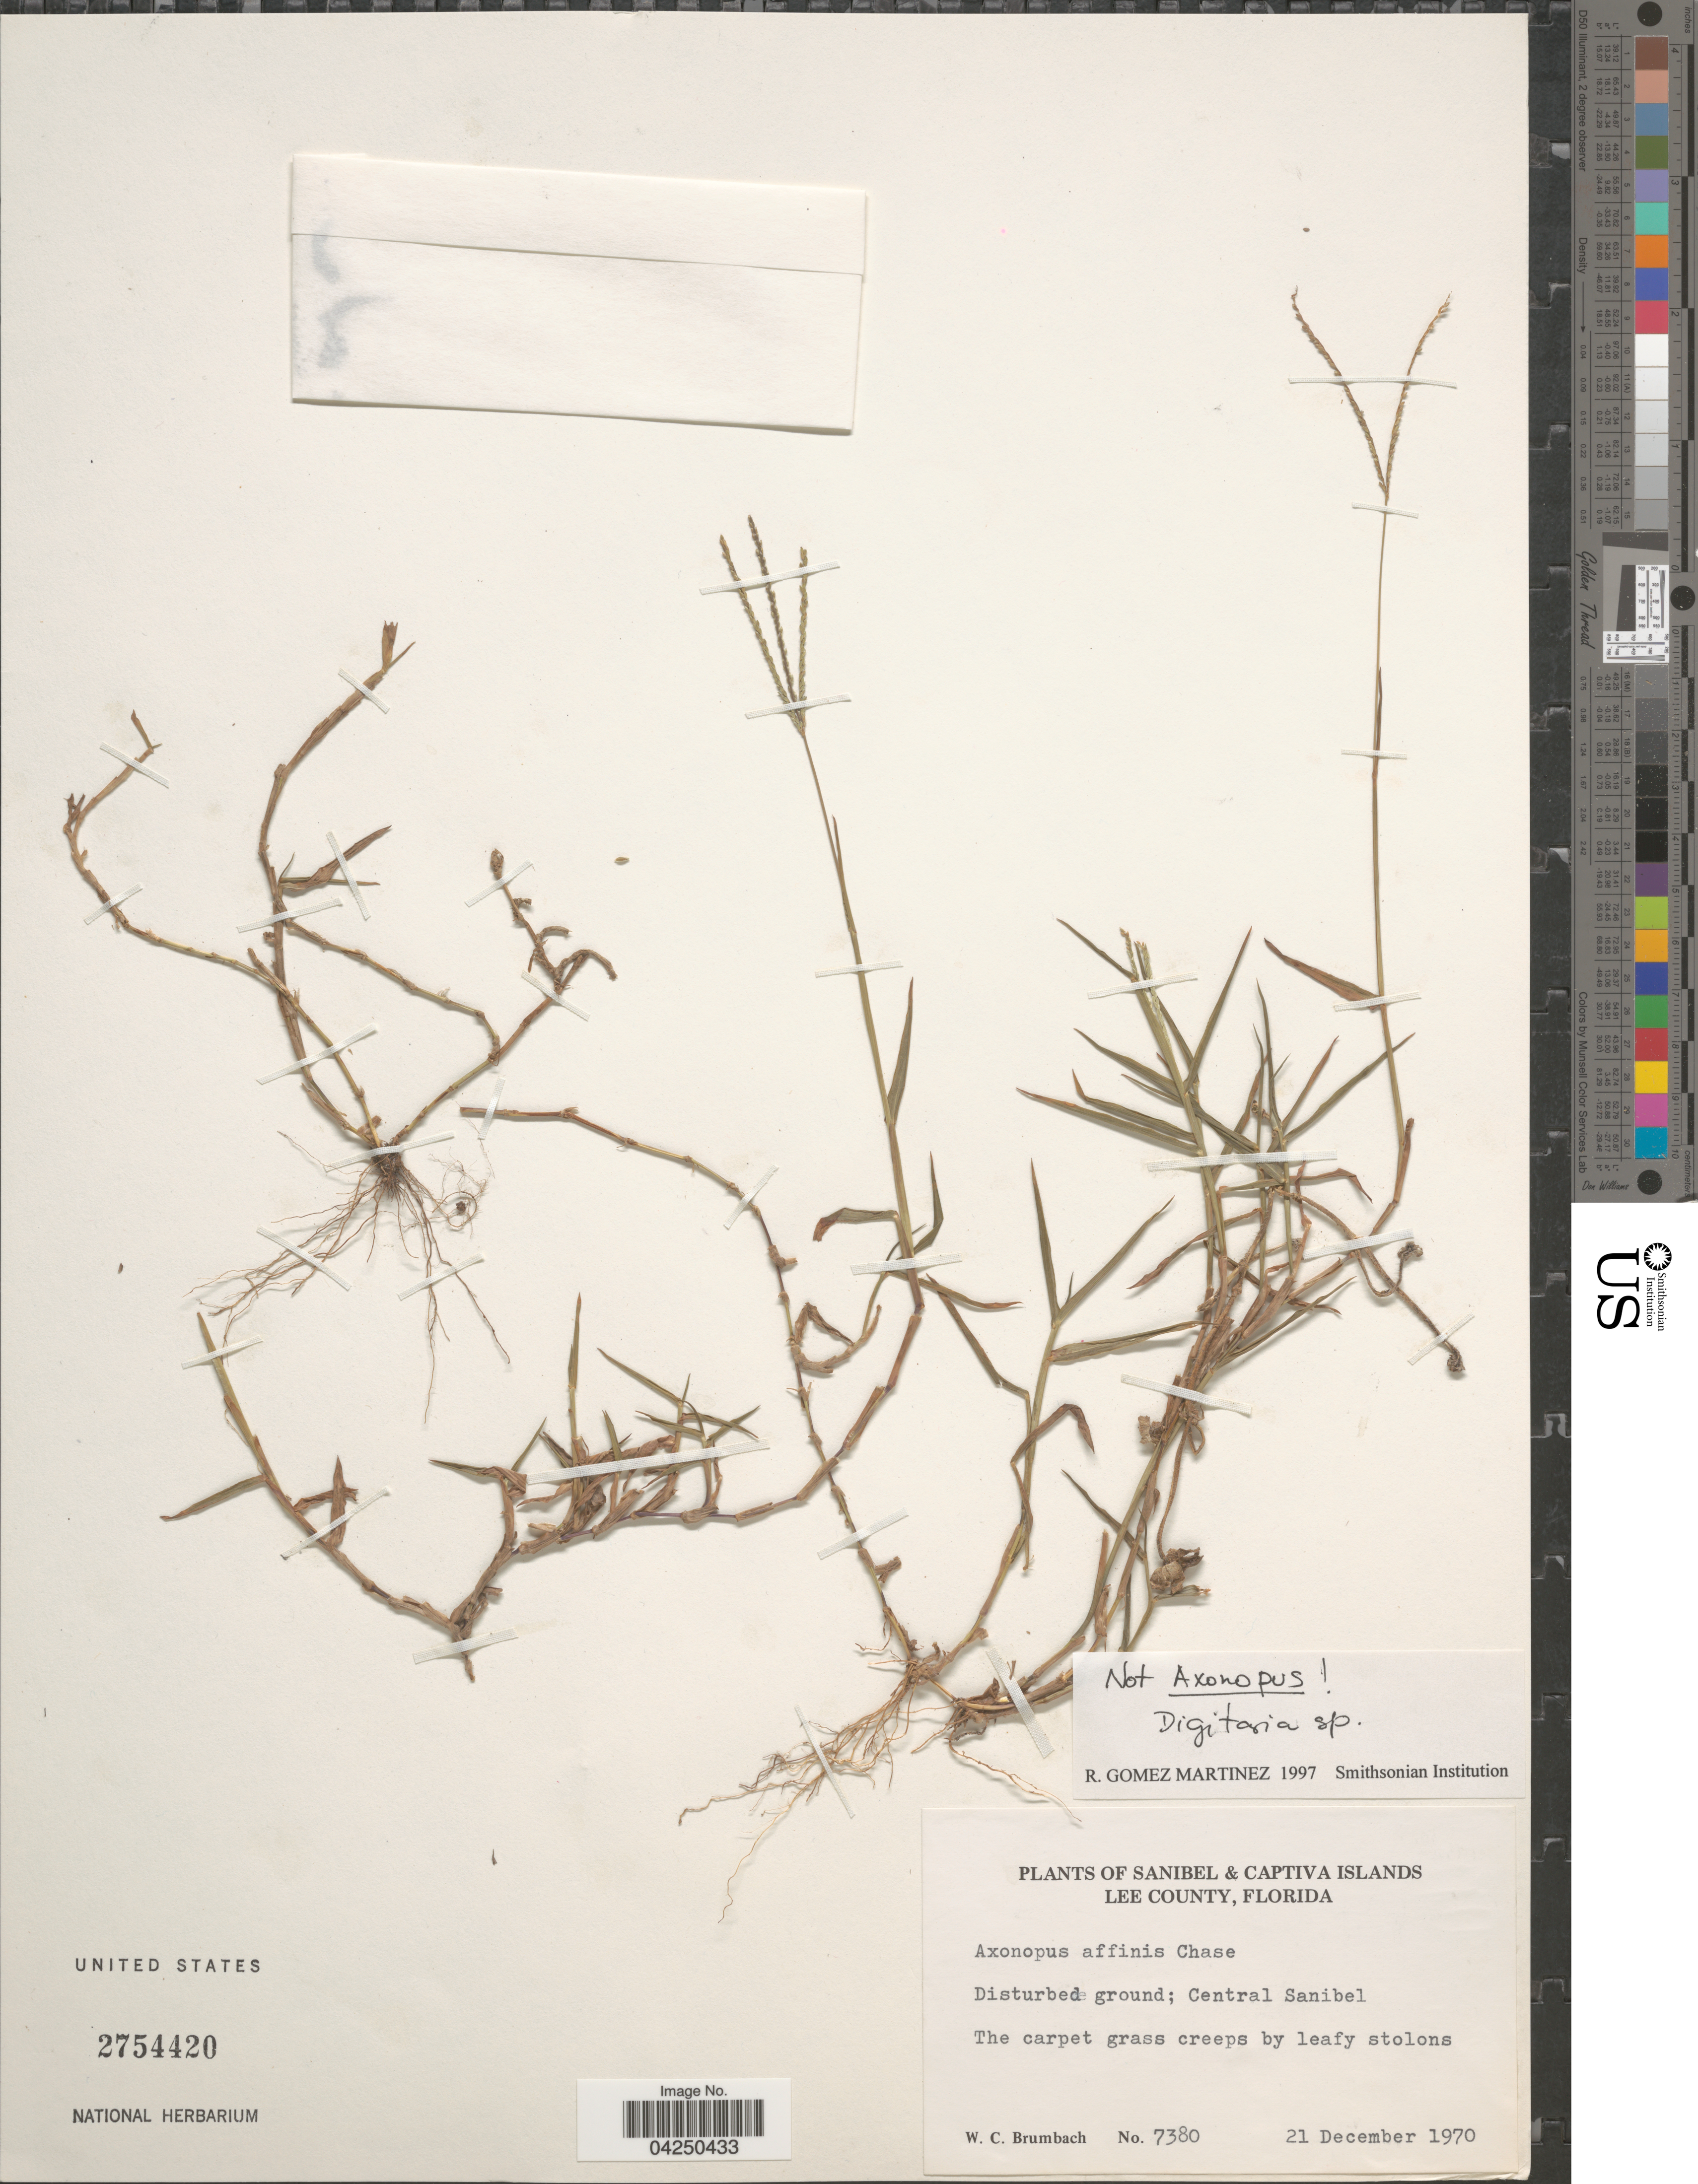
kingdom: Plantae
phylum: Tracheophyta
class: Liliopsida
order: Poales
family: Poaceae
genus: Digitaria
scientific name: Digitaria sp.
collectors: W. C. Brumbach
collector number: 7380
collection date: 1970-12-21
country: United States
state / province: Florida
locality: Sanibel Islands. Disturbed ground; Central Sanibel.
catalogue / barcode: US 2754420